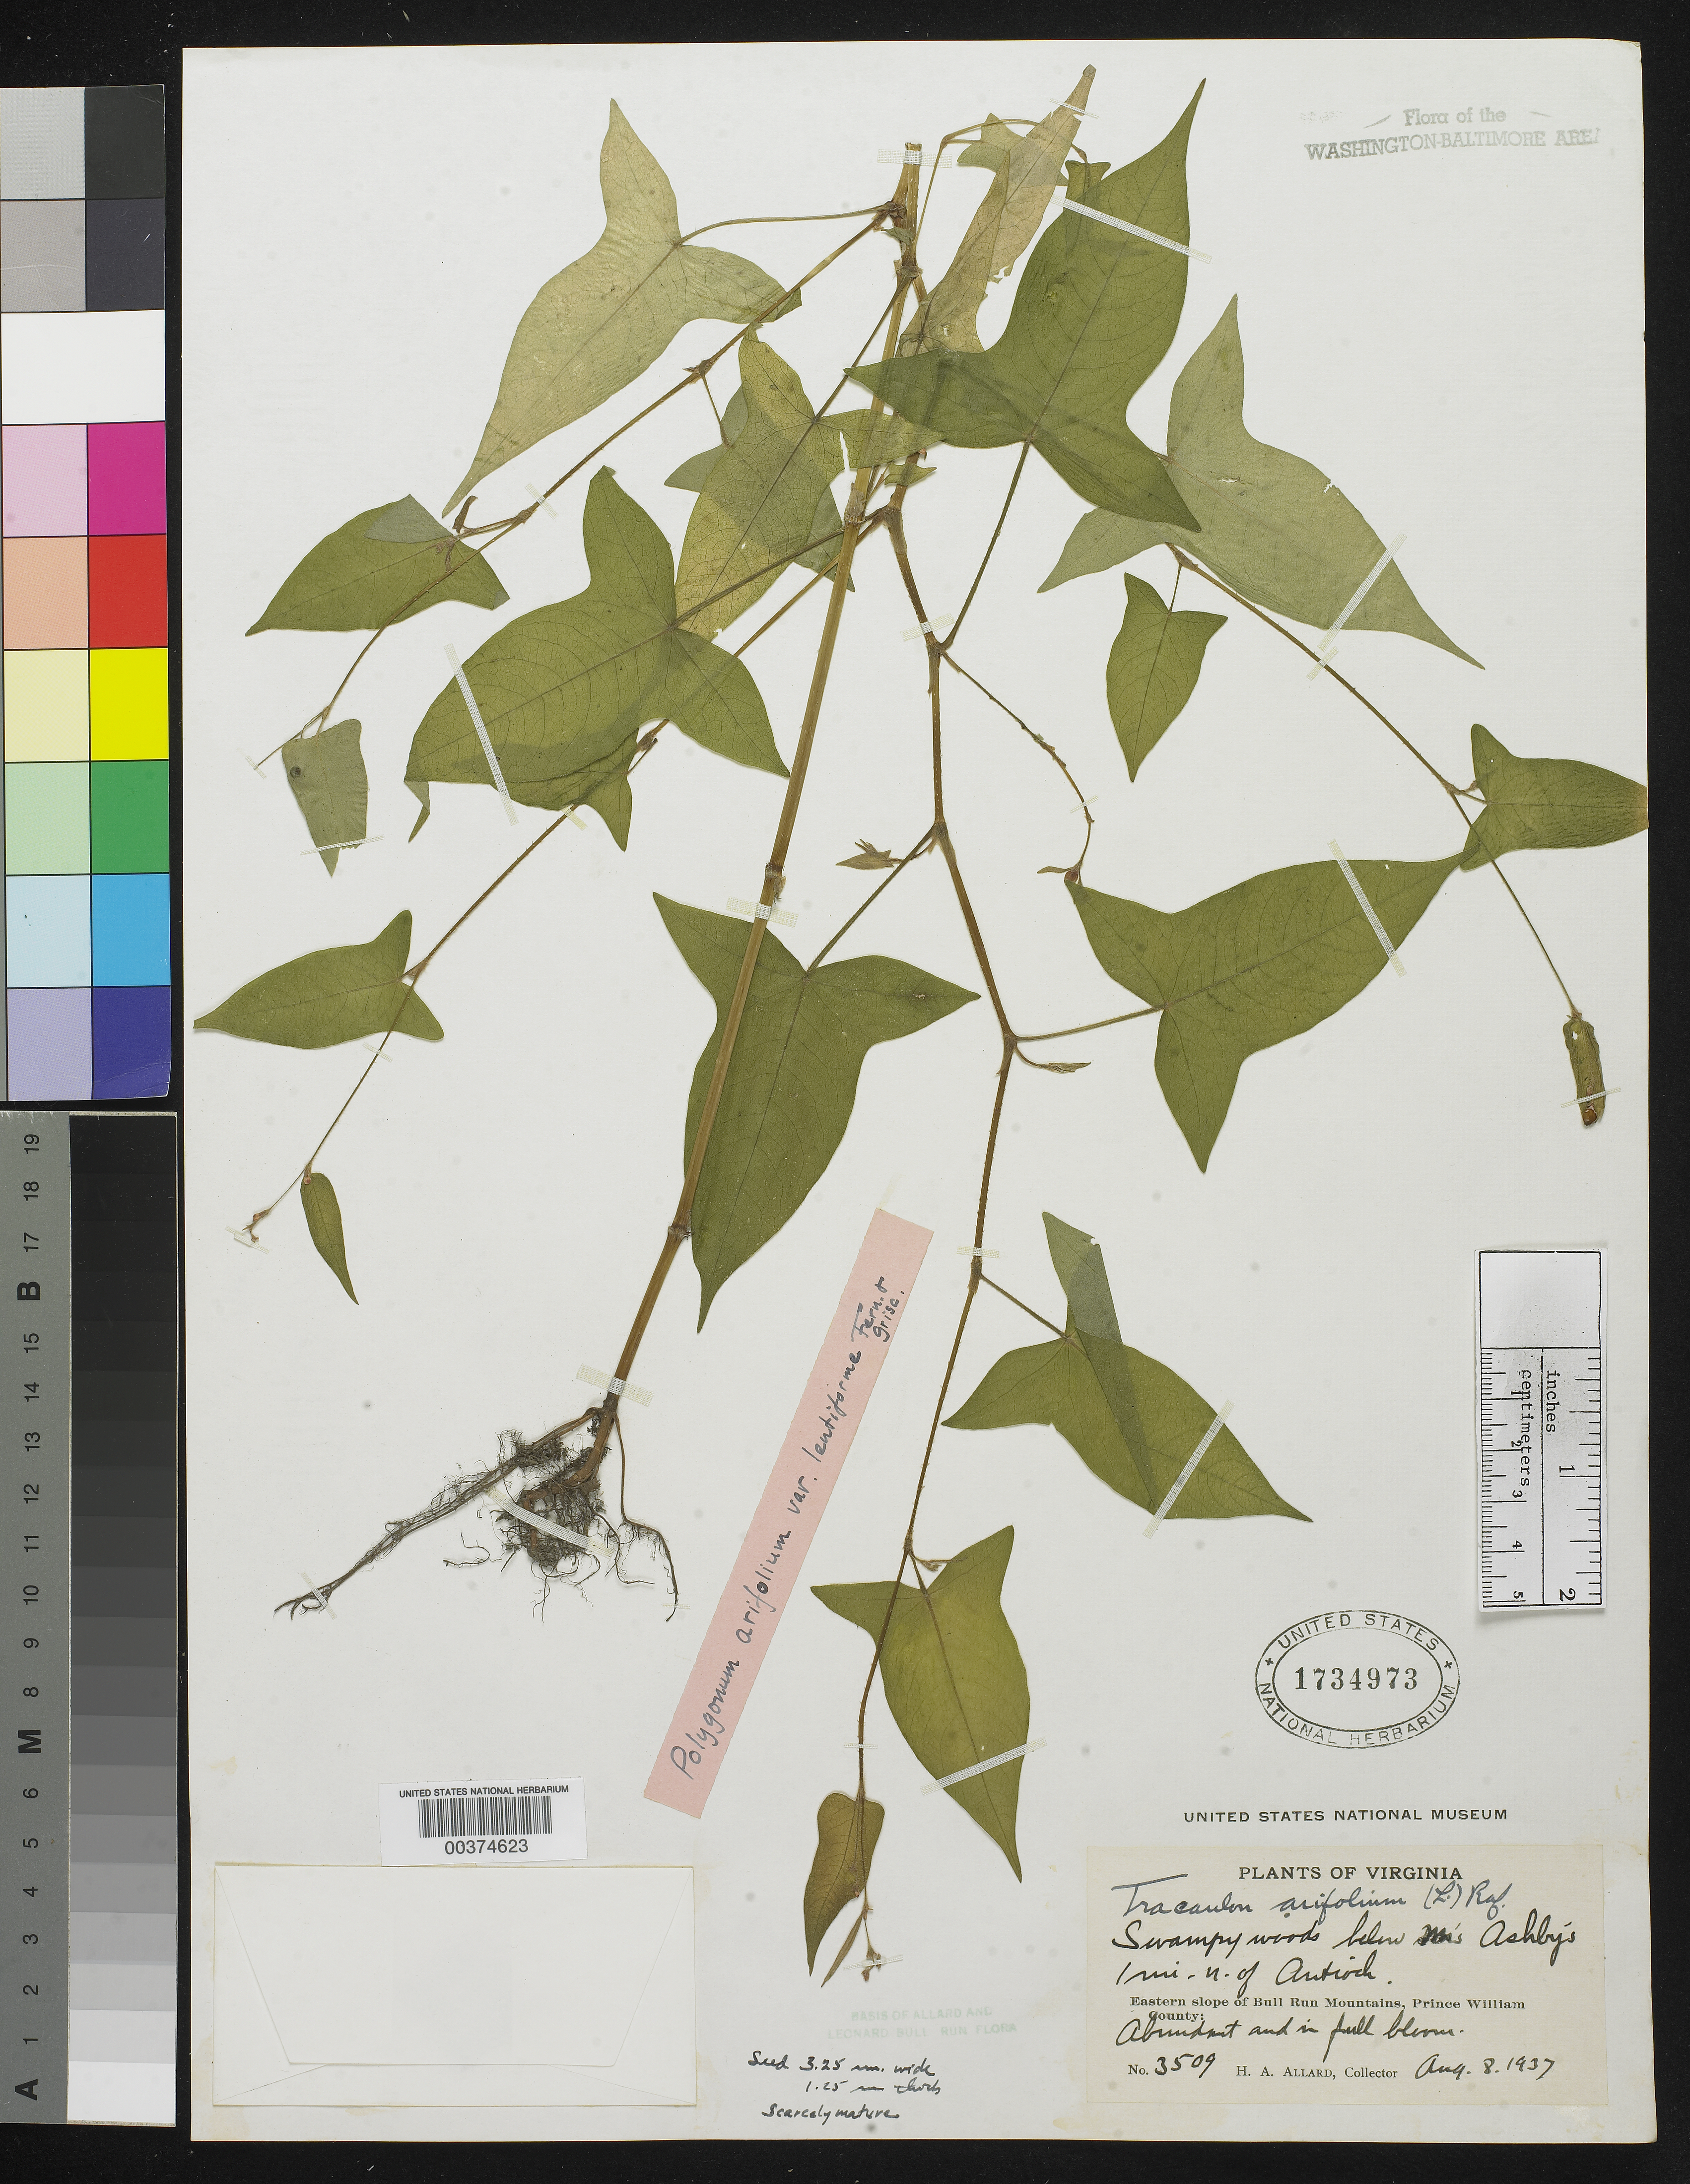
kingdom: Plantae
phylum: Tracheophyta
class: Magnoliopsida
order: Caryophyllales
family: Polygonaceae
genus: Persicaria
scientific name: Persicaria arifolia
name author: (L.) Haraldson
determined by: Atha, D. E.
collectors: H. A. Allard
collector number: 3509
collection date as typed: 08 Aug 1937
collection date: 1937-08-08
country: United States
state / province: Virginia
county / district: Prince William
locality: North of Antioch, below Mrs. Ashby's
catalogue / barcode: US 1734973